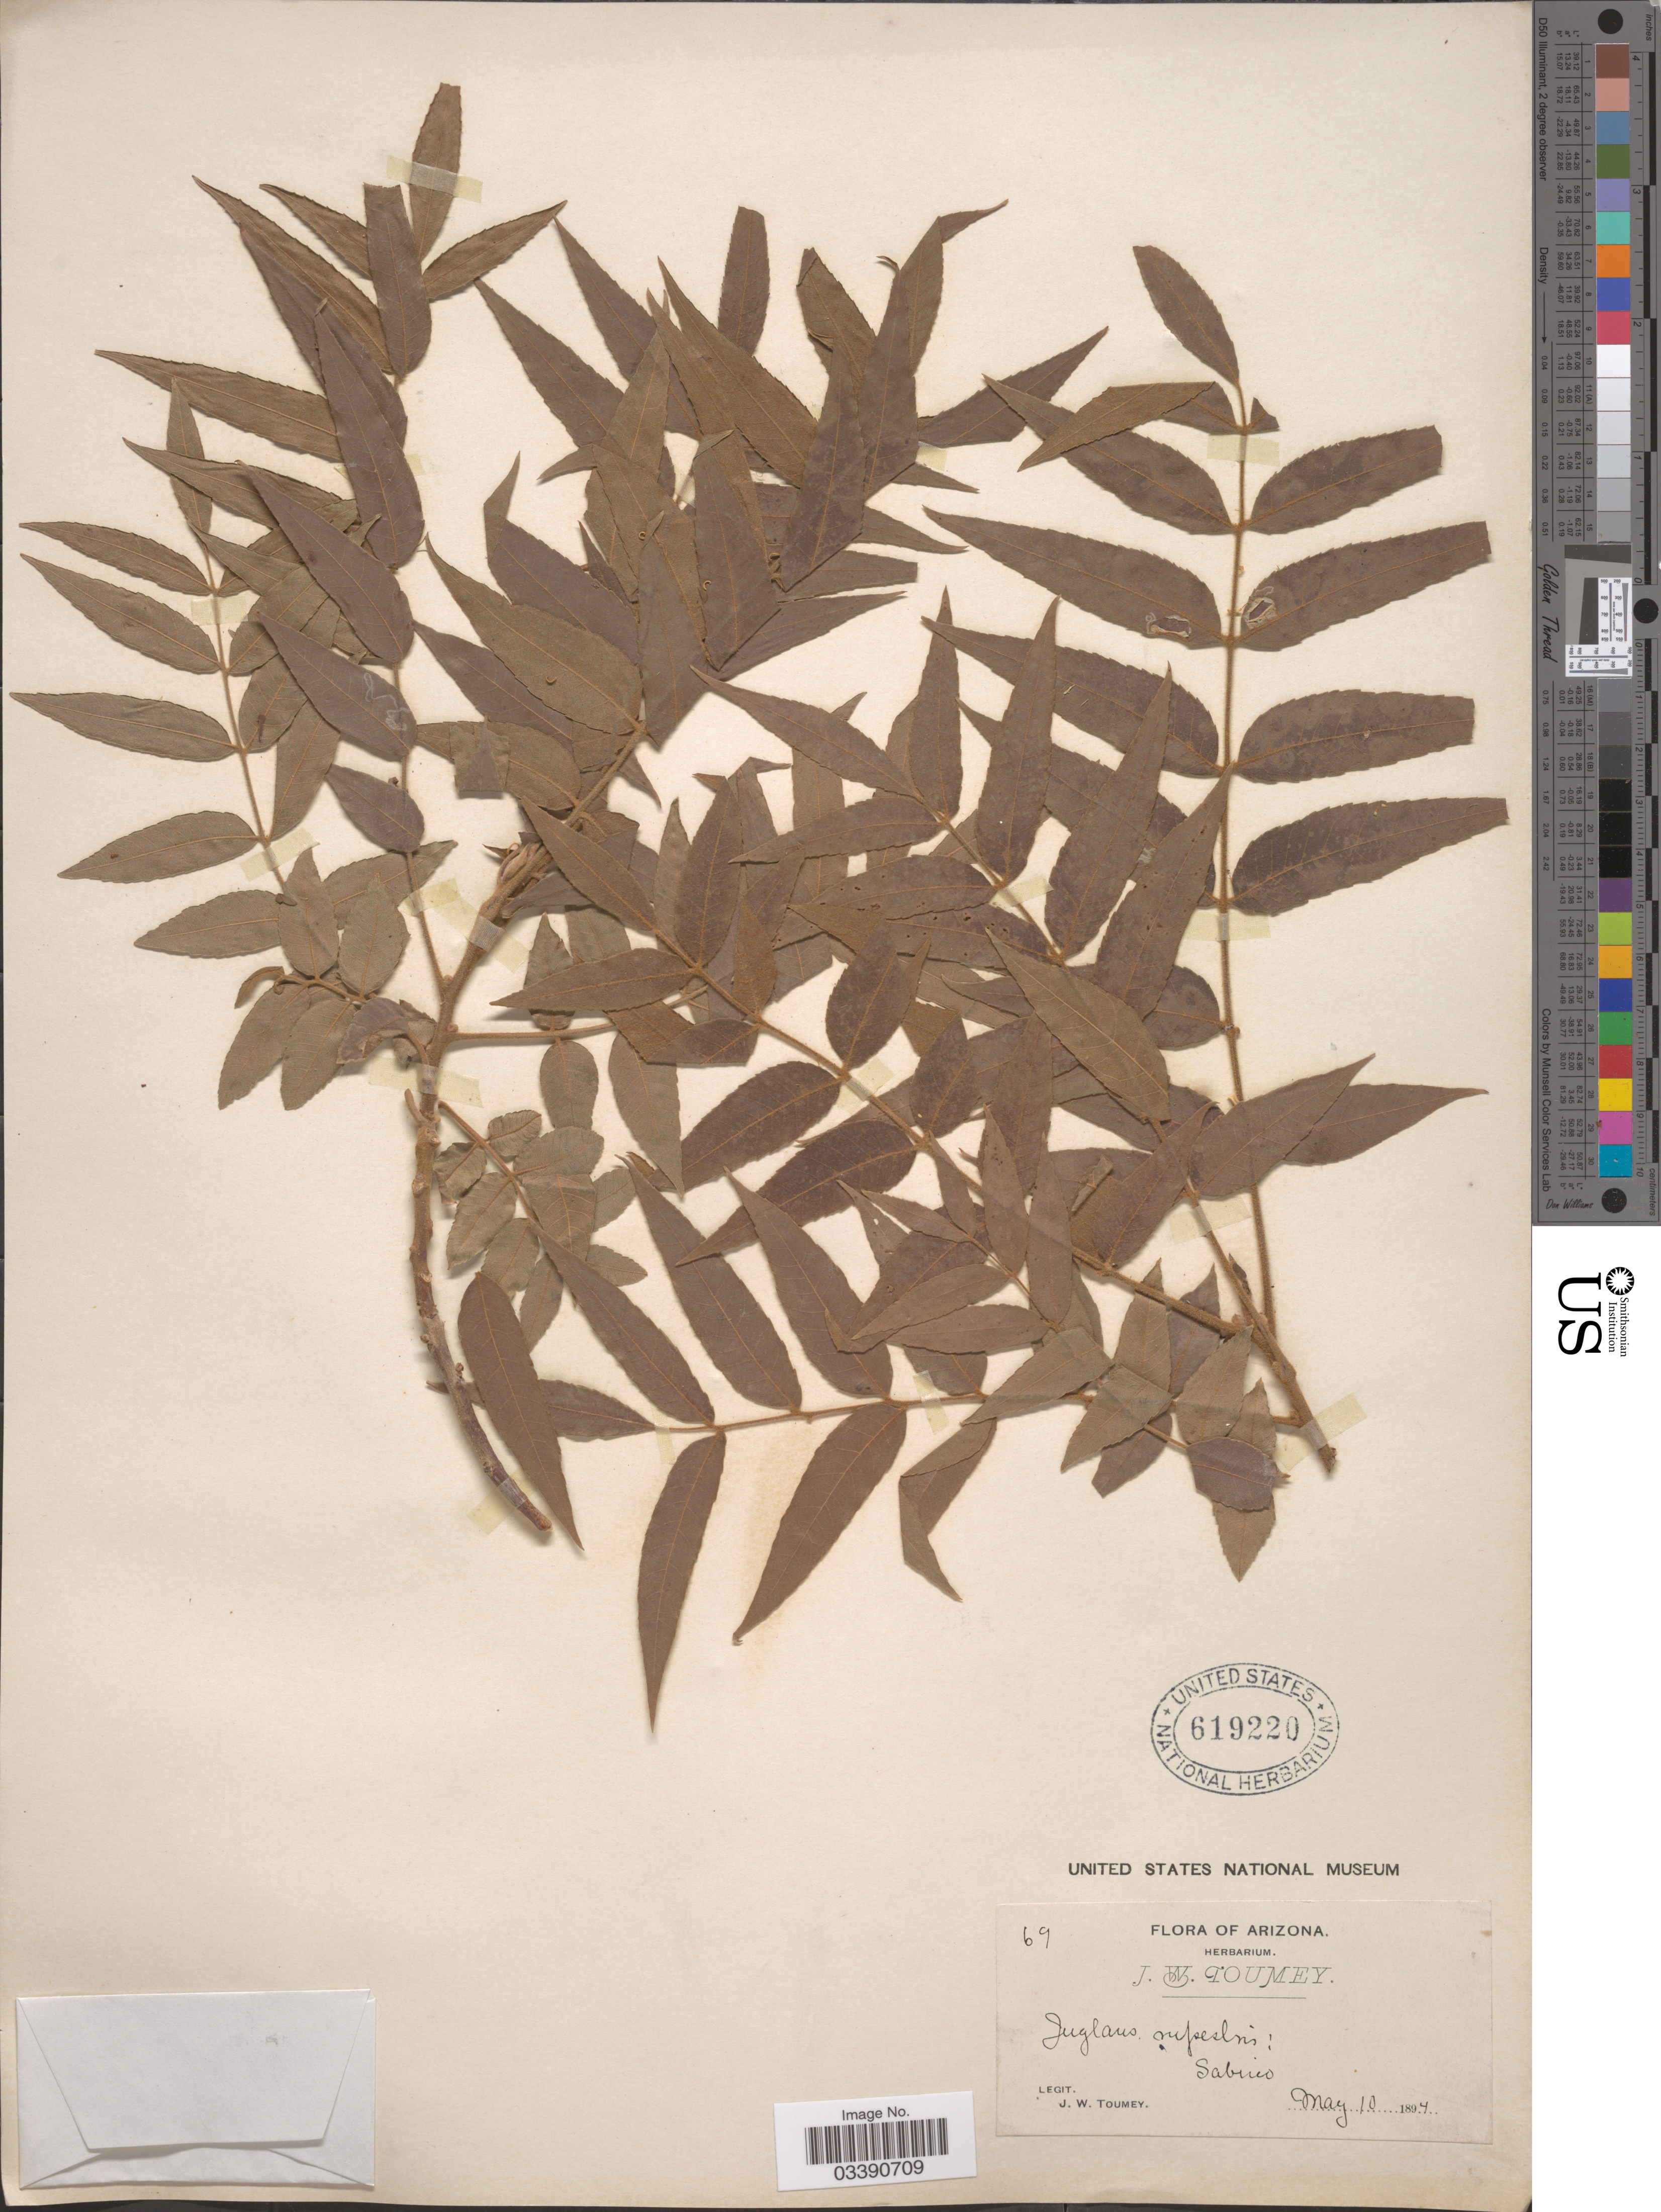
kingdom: Plantae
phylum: Tracheophyta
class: Magnoliopsida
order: Fagales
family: Juglandaceae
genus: Juglans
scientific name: Juglans microcarpa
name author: Berland. in Berland. & Chovell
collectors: J. W. Toumey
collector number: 69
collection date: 1894-05-10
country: United States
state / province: Arizona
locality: Sabino.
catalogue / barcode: US 619220